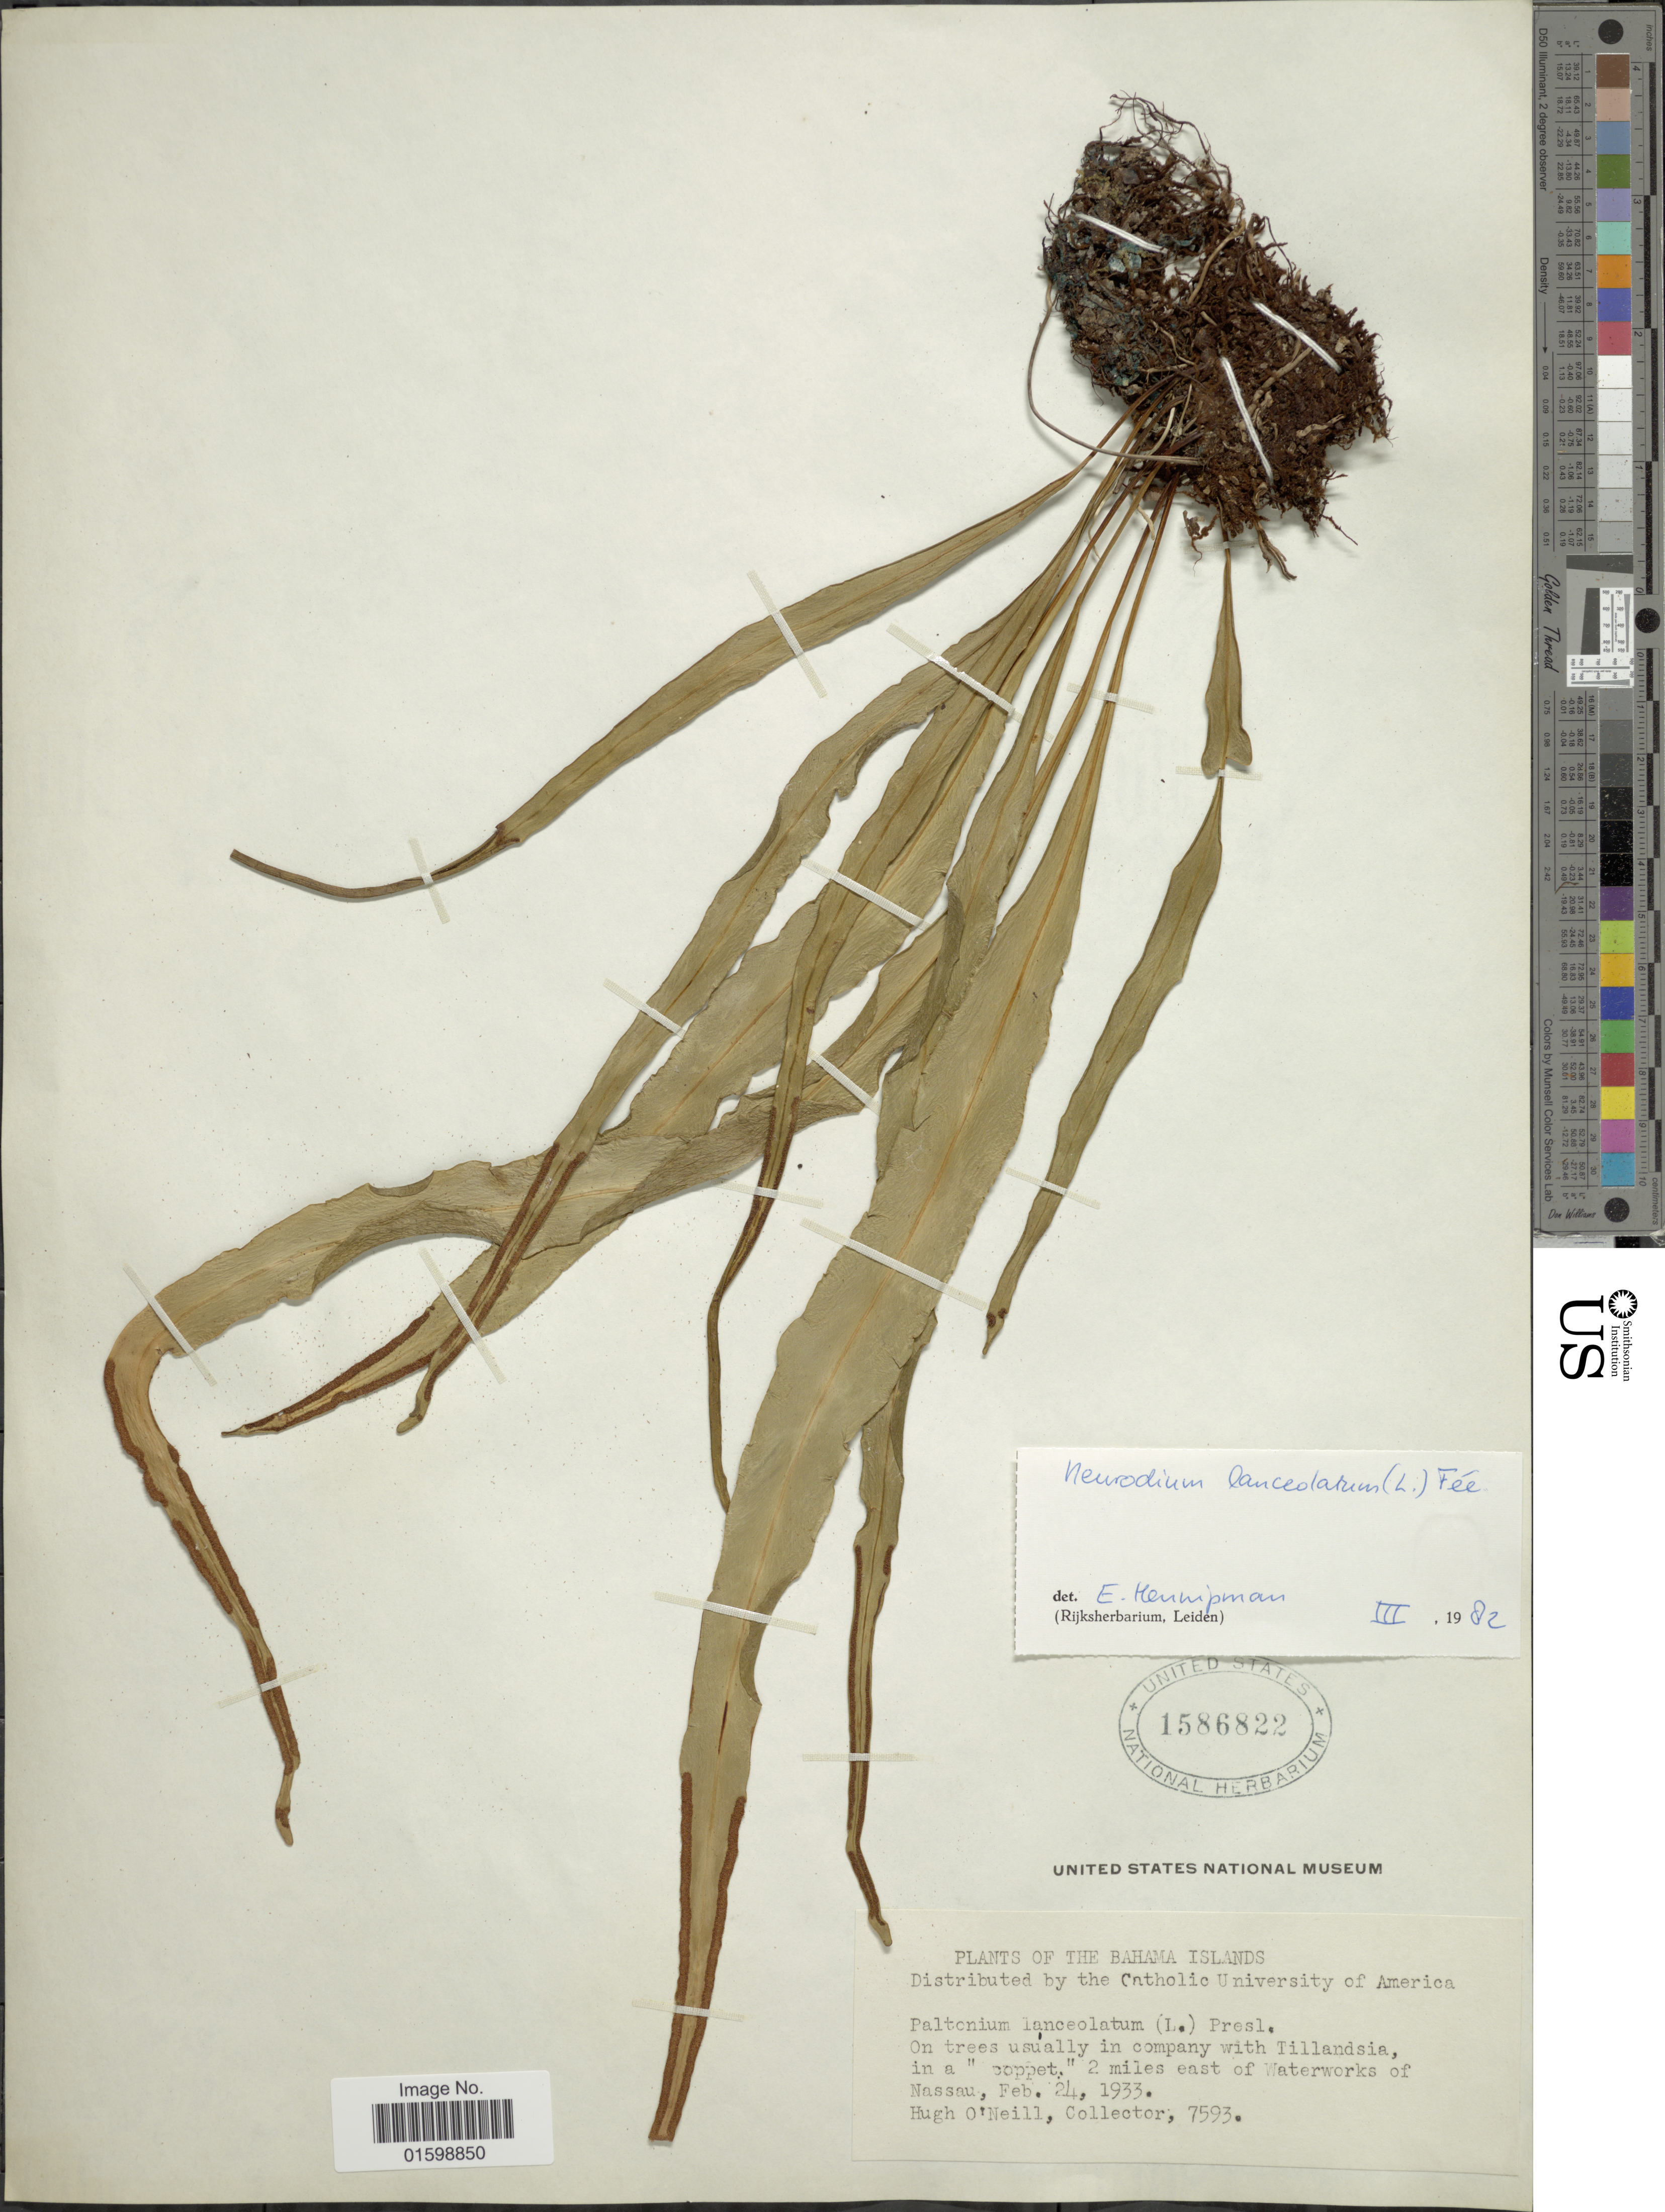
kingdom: Plantae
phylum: Tracheophyta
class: Polypodiopsida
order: Polypodiales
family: Polypodiaceae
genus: Pleopeltis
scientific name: Pleopeltis marginata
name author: A.R. Sm. & Tejero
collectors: H. O'Neill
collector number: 7593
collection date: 1933-02-24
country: Bahamas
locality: Bahama Islands, in a poppet. 2 miles east of Waterworks of Nassau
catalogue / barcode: US 1586822